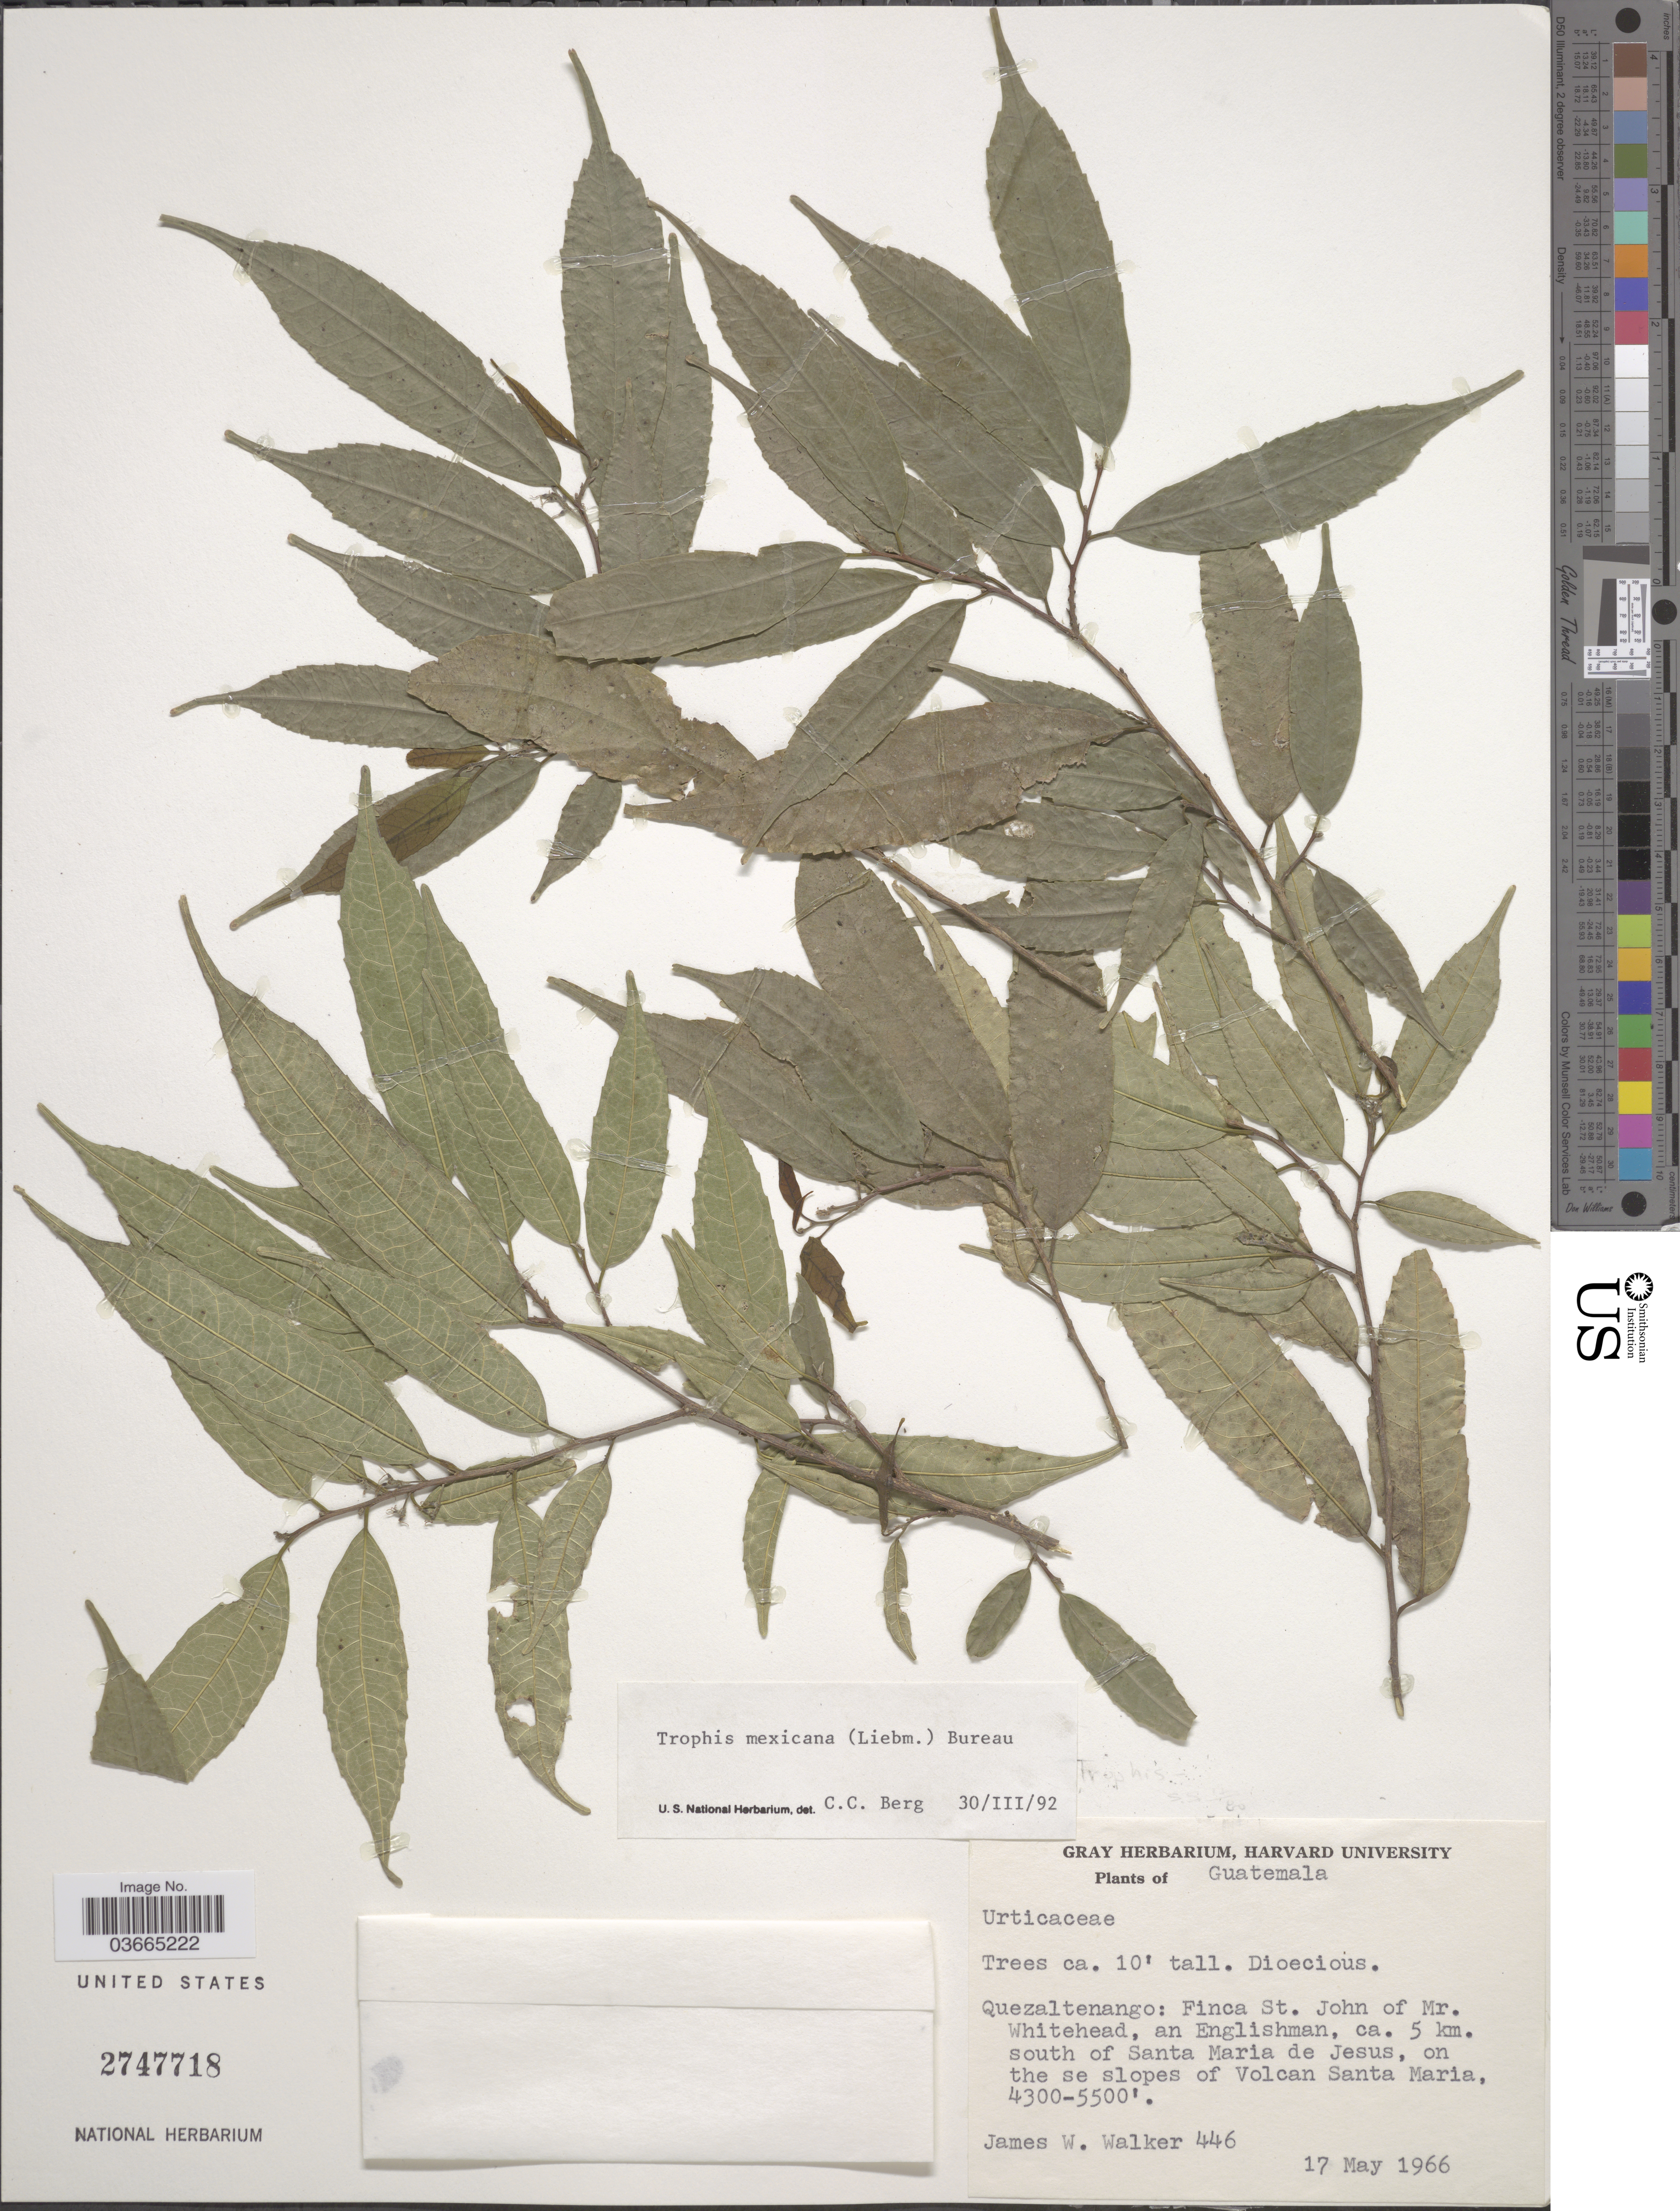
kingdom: Plantae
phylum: Tracheophyta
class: Magnoliopsida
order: Rosales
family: Moraceae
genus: Trophis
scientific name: Trophis mexicana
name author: (Liebm.) Bureau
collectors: J. W. Walker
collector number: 446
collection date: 1966-05-17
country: Guatemala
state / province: Quetzaltenango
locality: Finca St. John of Mt. Whitehead, an Englishman, ca. 5 km. south of Santa Maria de Jesus, on the se slopes of Volcan Santa Maria.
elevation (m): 1311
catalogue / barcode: US 2747718